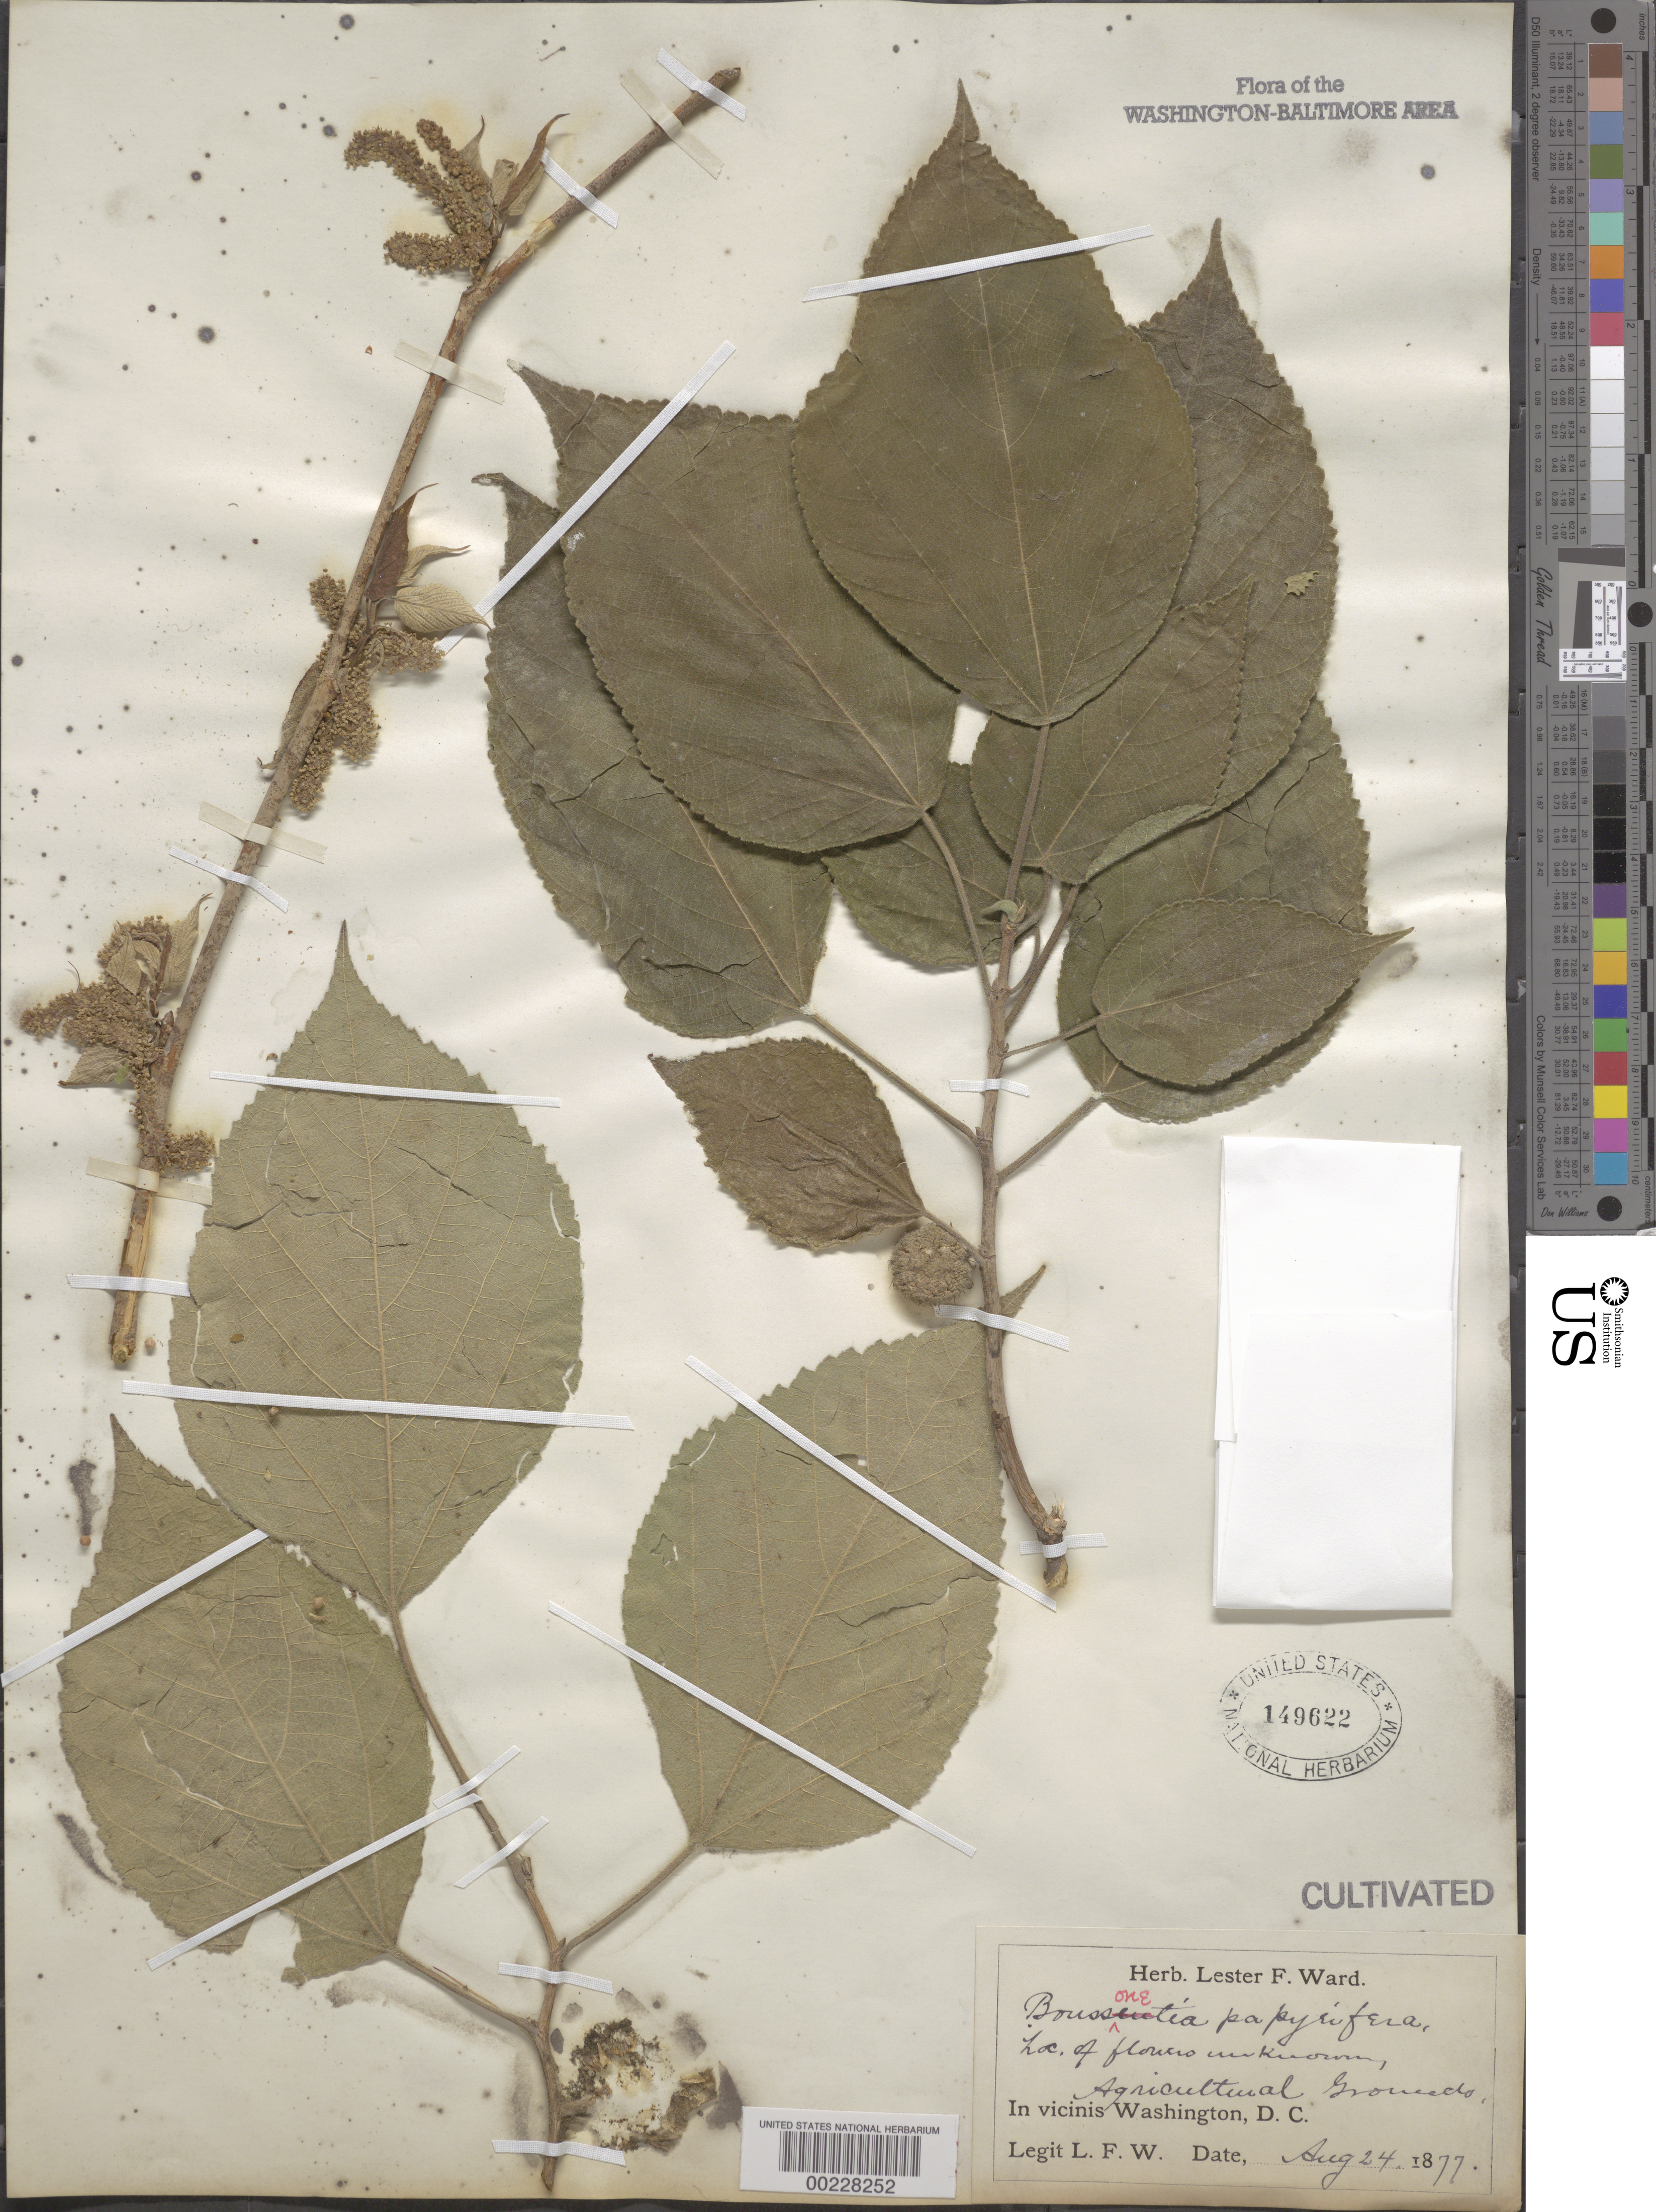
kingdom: Plantae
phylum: Tracheophyta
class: Magnoliopsida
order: Rosales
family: Moraceae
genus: Broussonetia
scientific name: Broussonetia papyrifera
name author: (L.) L'Hér. ex Vent.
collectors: L. F. Ward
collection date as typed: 24 Aug 1877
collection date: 1877-08-24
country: United States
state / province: District of Columbia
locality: Agricultural grounds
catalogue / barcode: US 149622